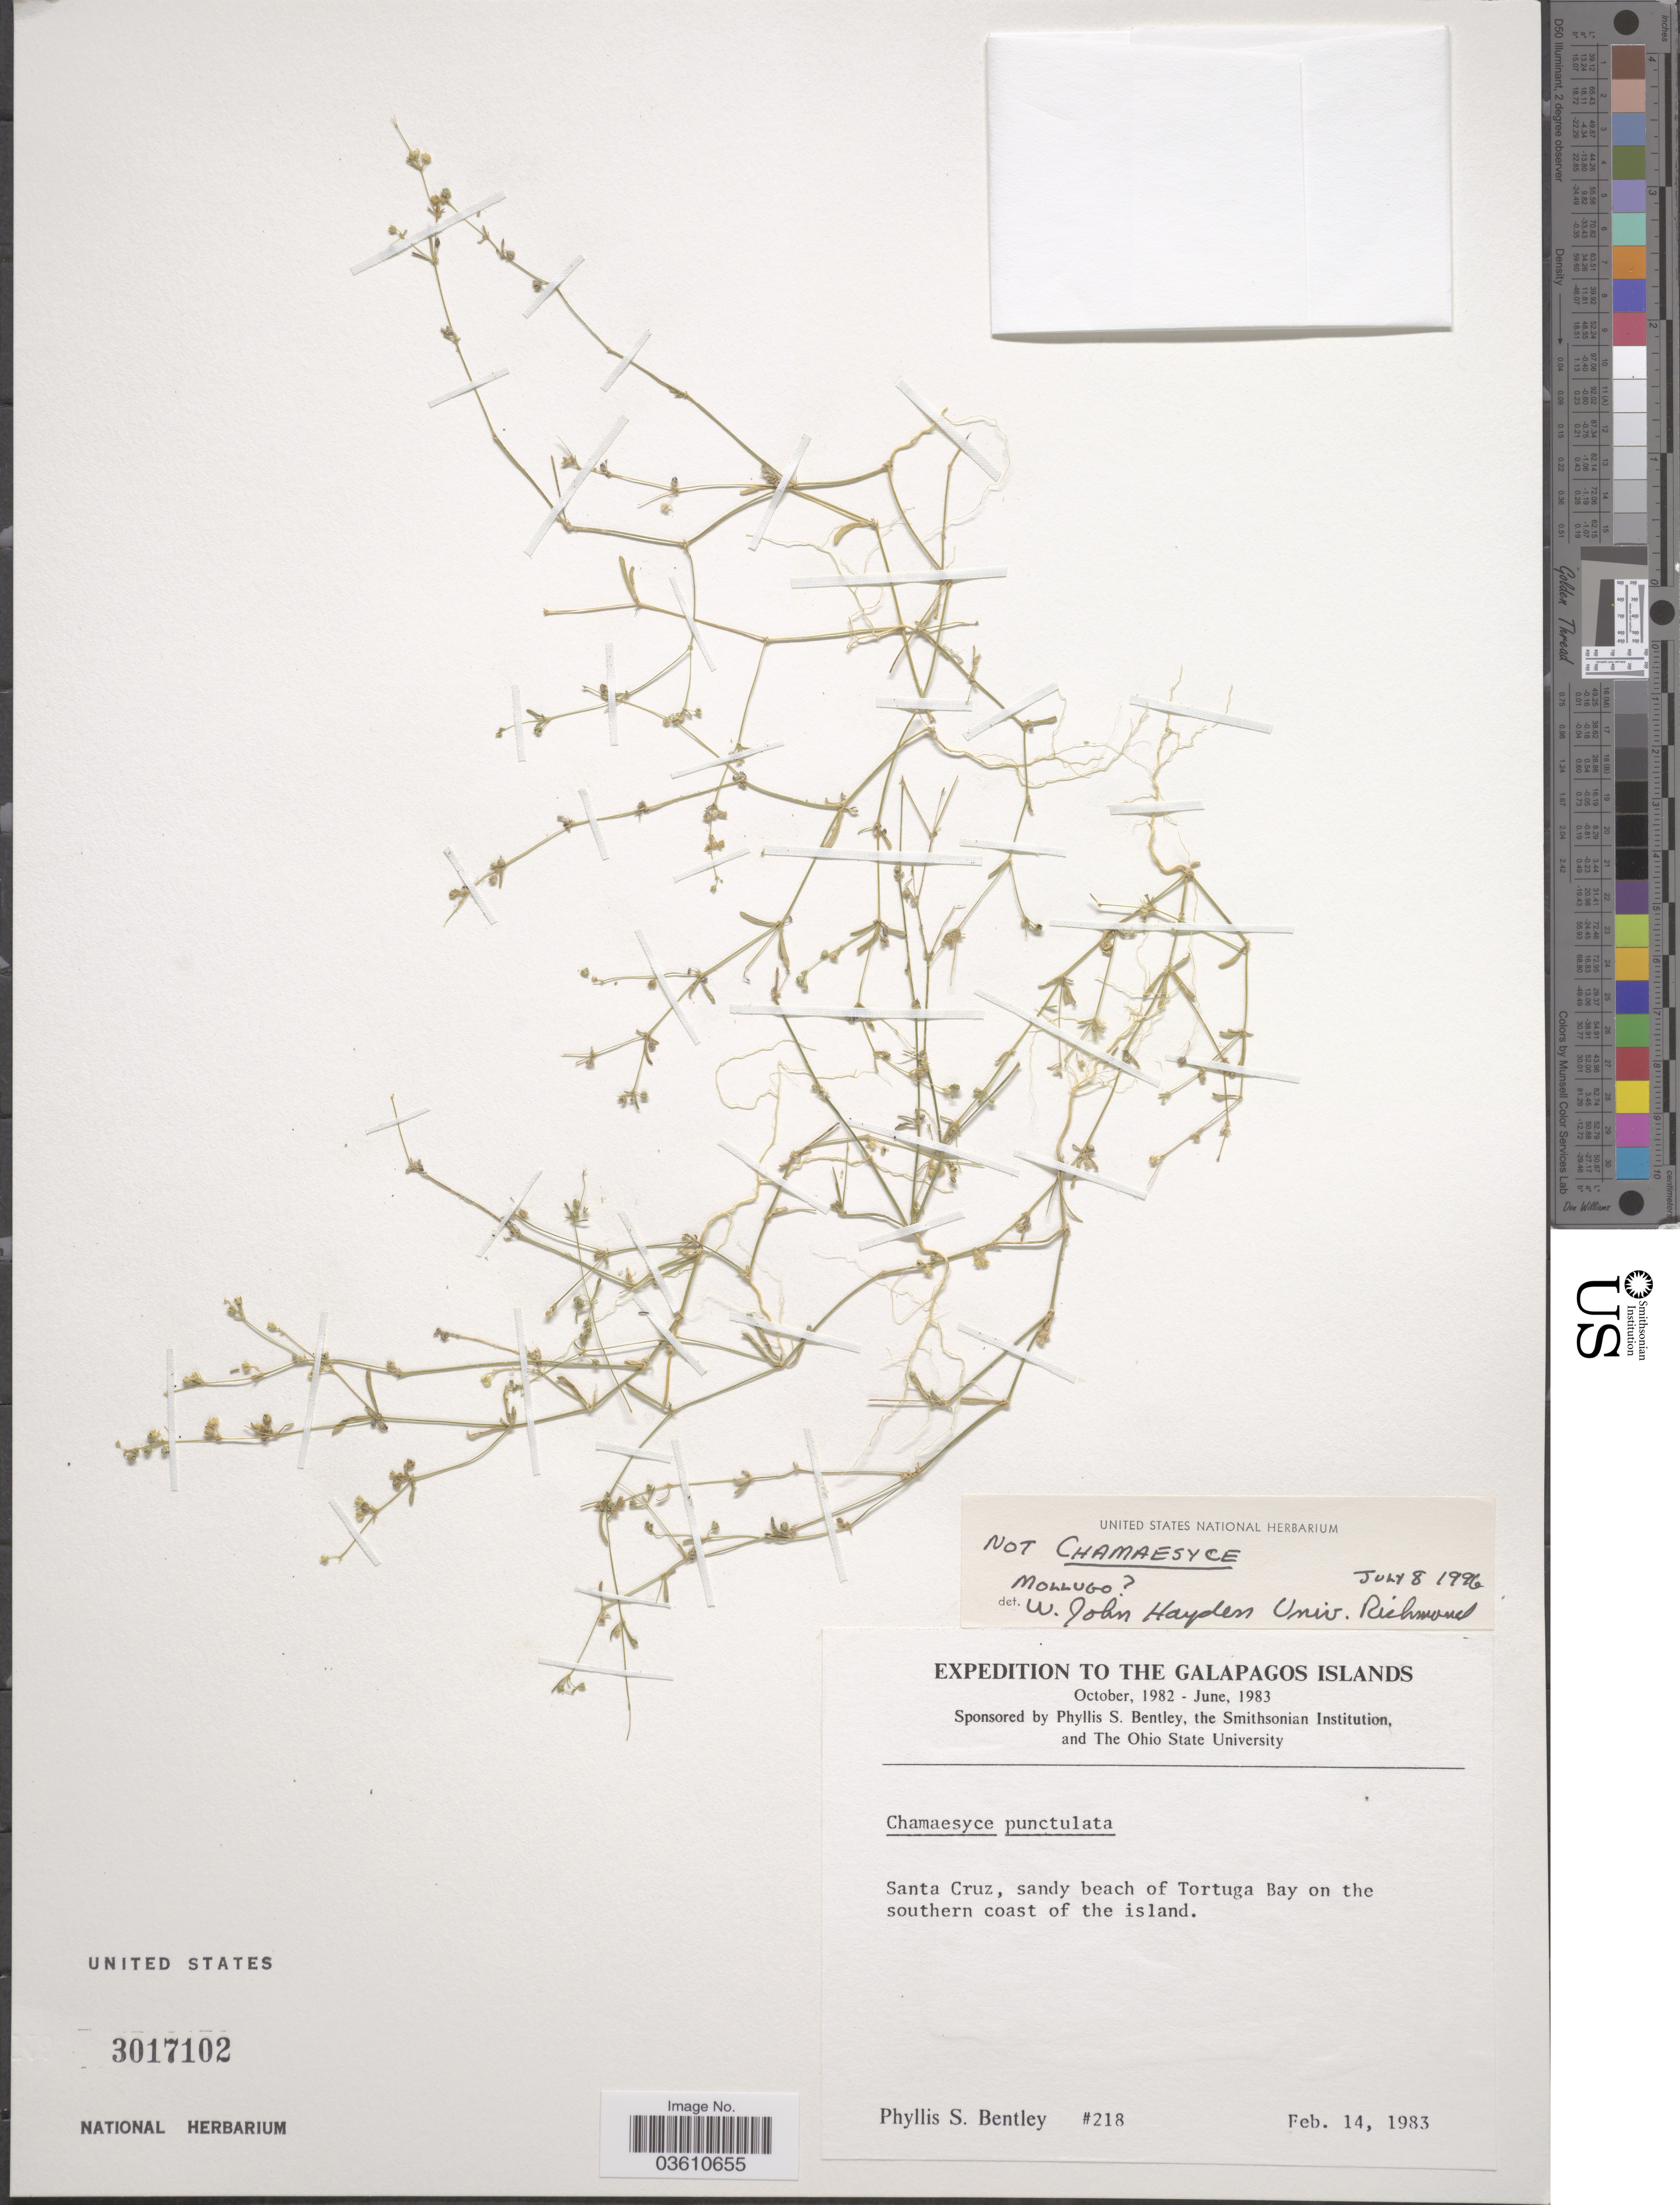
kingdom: Plantae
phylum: Tracheophyta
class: Magnoliopsida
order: Caryophyllales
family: Molluginaceae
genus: Mollugo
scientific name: Mollugo flavescens subsp. gracillima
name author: (Andersson) Eliasson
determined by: Strong, Mark T., (BOT), Smithsonian Institution - National Museum of Natural History (UNITED STATES)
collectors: P. S. Bentley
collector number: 218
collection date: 1983-02-14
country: Ecuador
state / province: Colón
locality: The Galapagos Islands. Santa Cruz, sandy beach of Tortuga Bay on the southern coast of the island.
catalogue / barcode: US 3017102